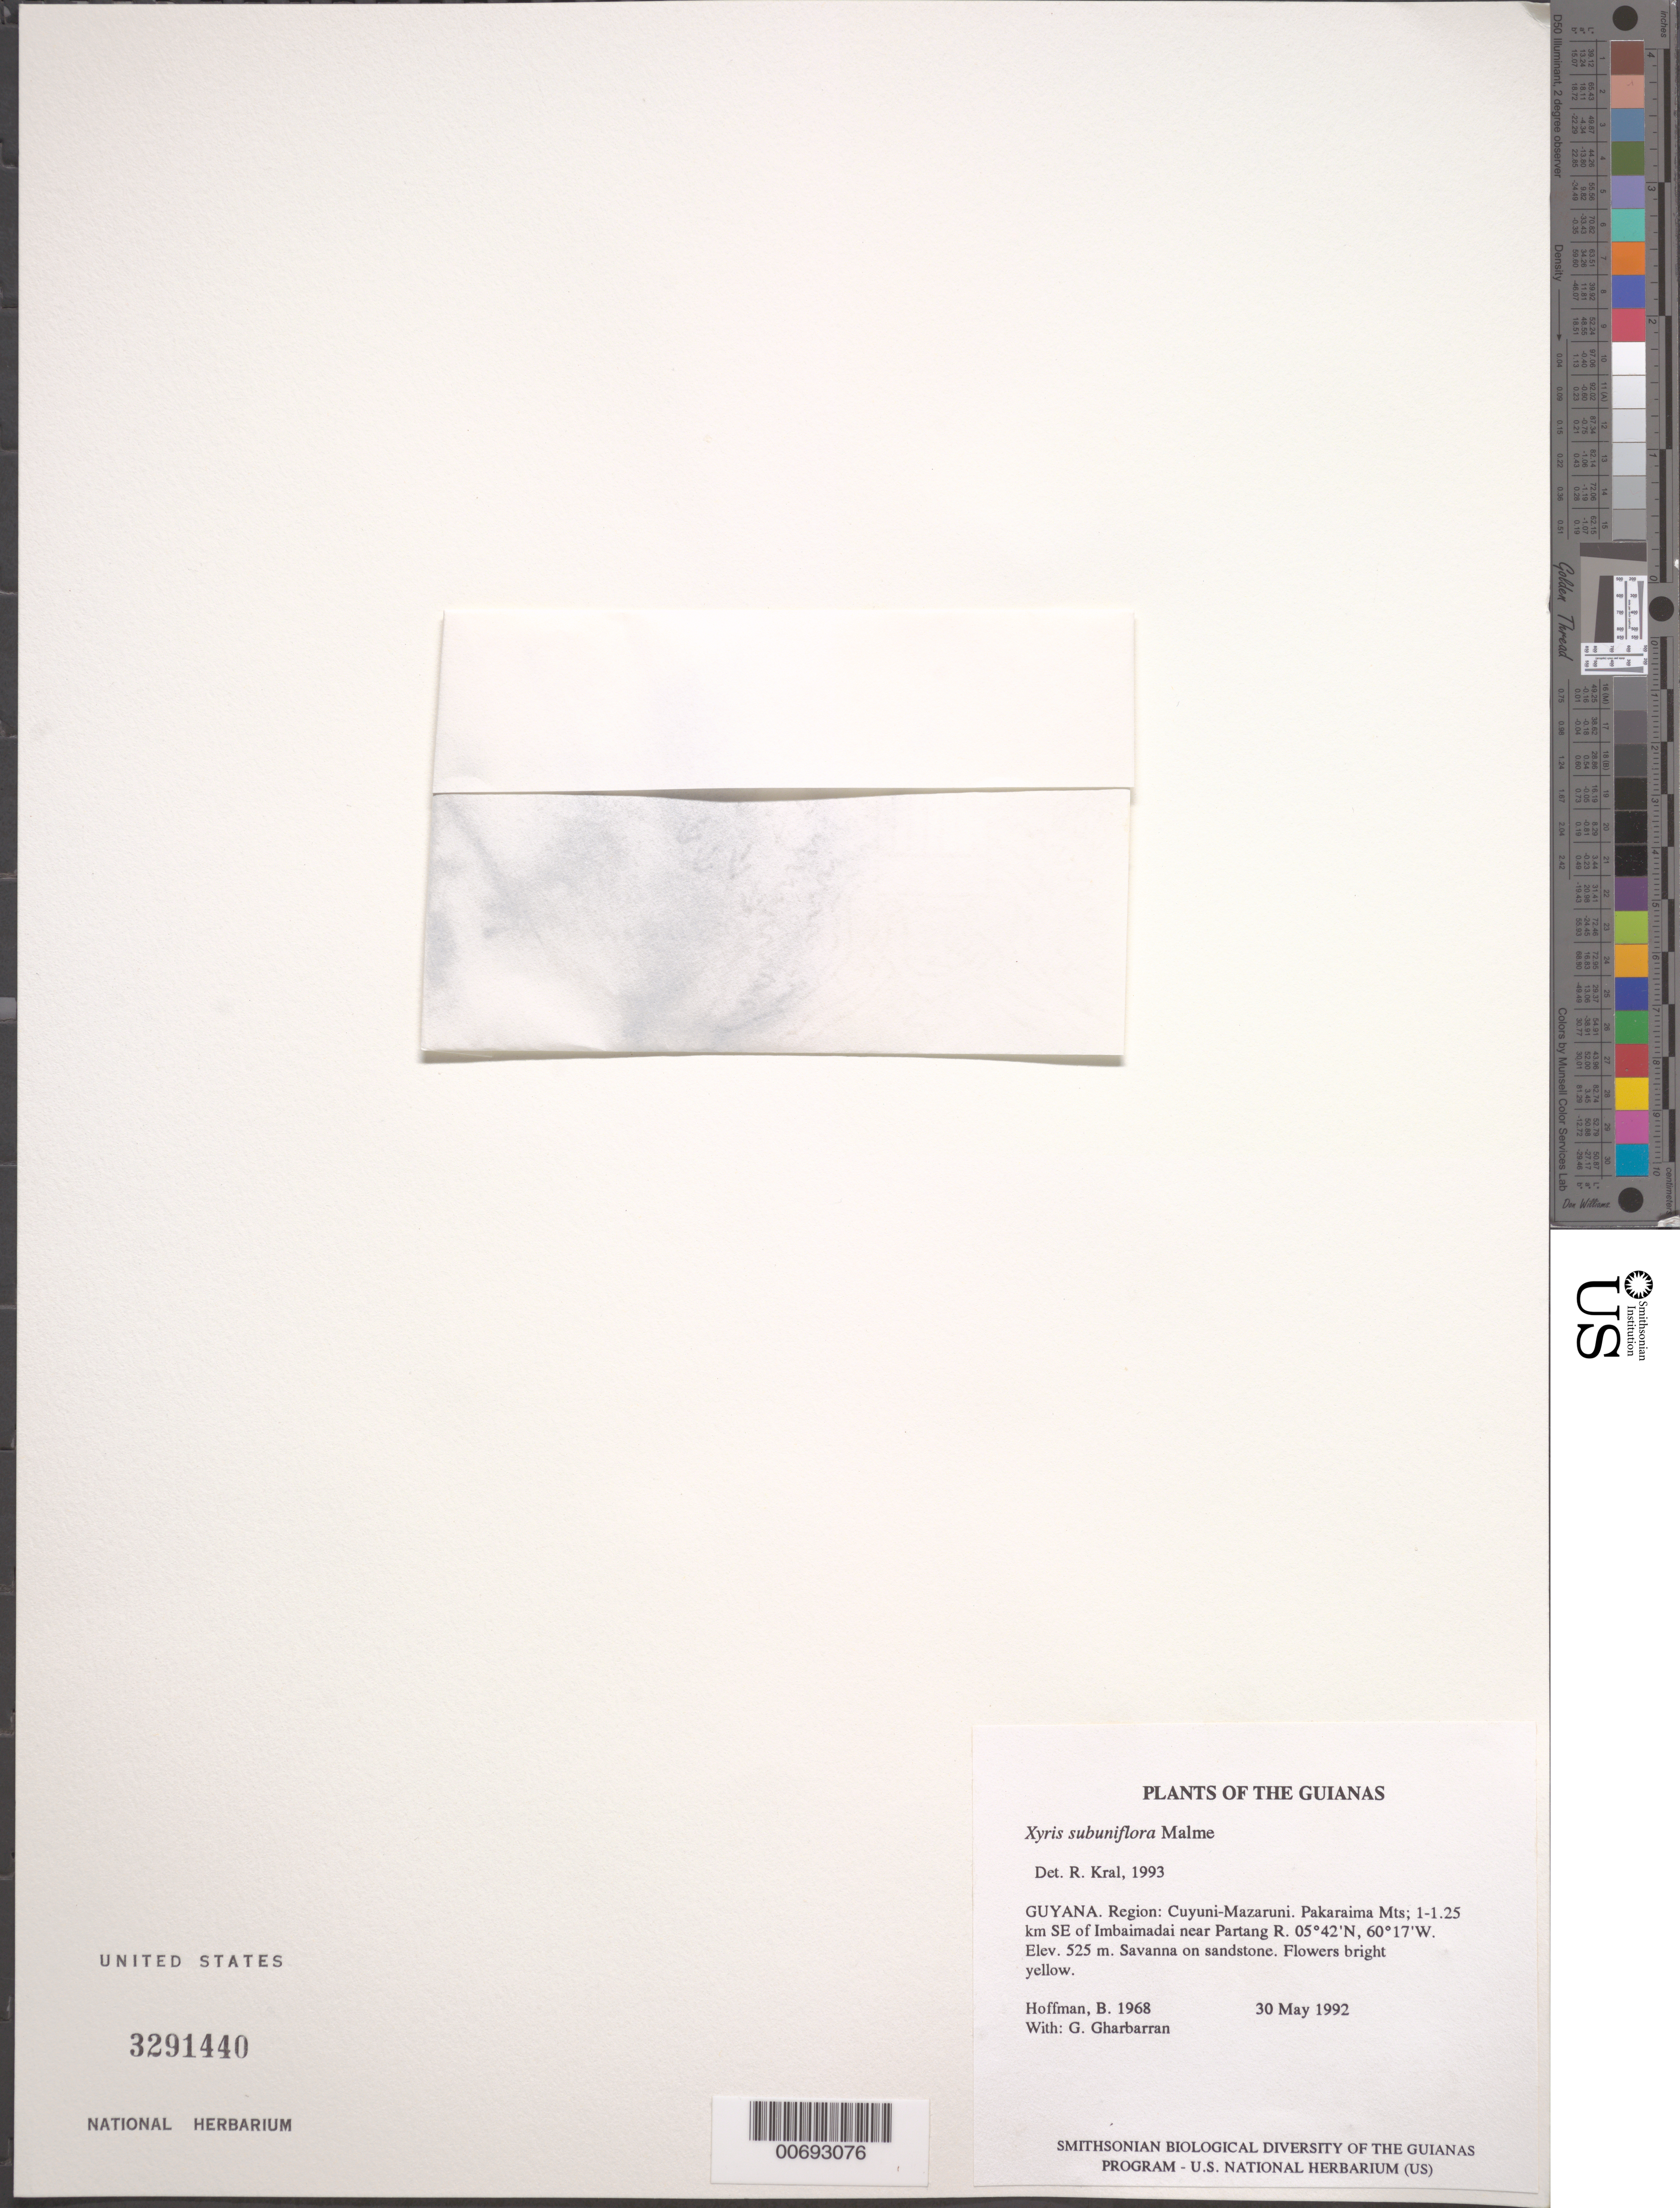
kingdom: Plantae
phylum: Tracheophyta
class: Liliopsida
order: Poales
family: Xyridaceae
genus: Xyris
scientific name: Xyris subuniflora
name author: Malme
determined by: Kral, Robert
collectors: B. Hoffman & G. Gharbarran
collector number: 1968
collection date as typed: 30 May 1992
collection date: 1992-05-30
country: Guyana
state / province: Cuyuni-Mazaruni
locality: Pakaraima Mts; 1-1.25 km SE of Imbaimadai near Partang River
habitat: Savanna on sandstone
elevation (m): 525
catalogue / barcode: US 3291440